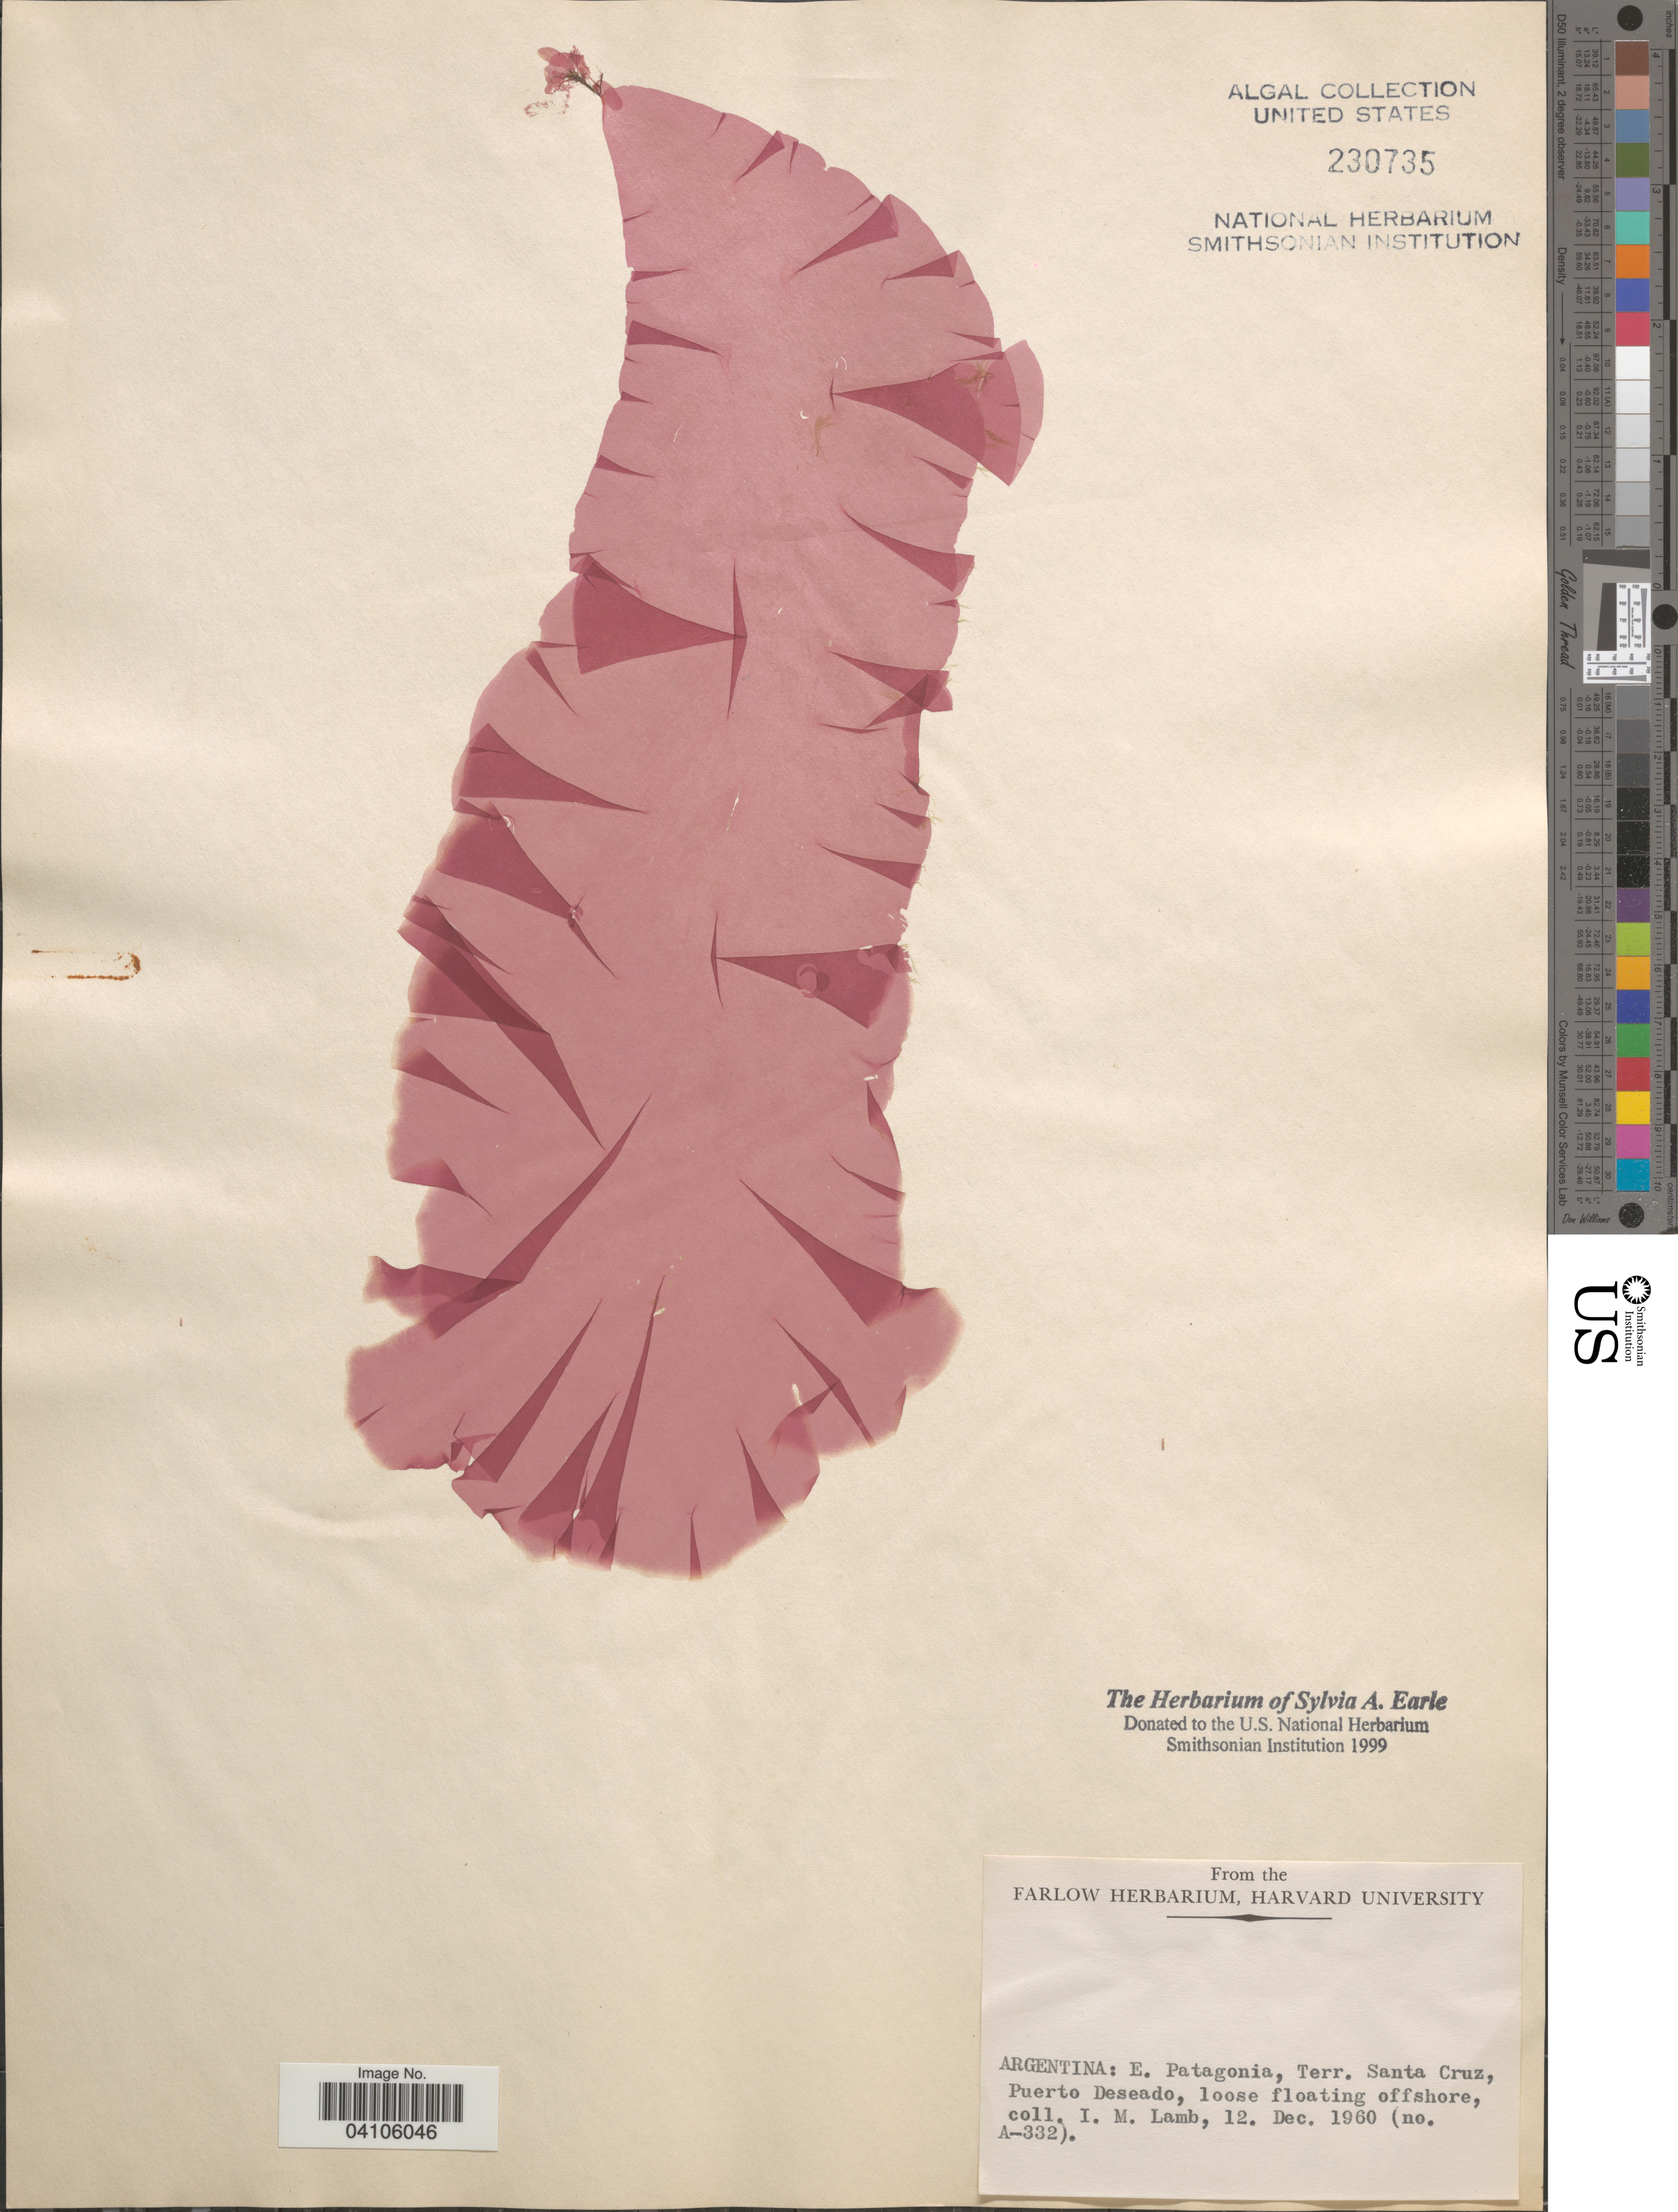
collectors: I. M. Lamb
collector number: A-332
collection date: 1960-12-12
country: Argentina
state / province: Santa Cruz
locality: E. Patagonia, Terr. Santa Cruz, Puerto Deseado.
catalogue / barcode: US 230735